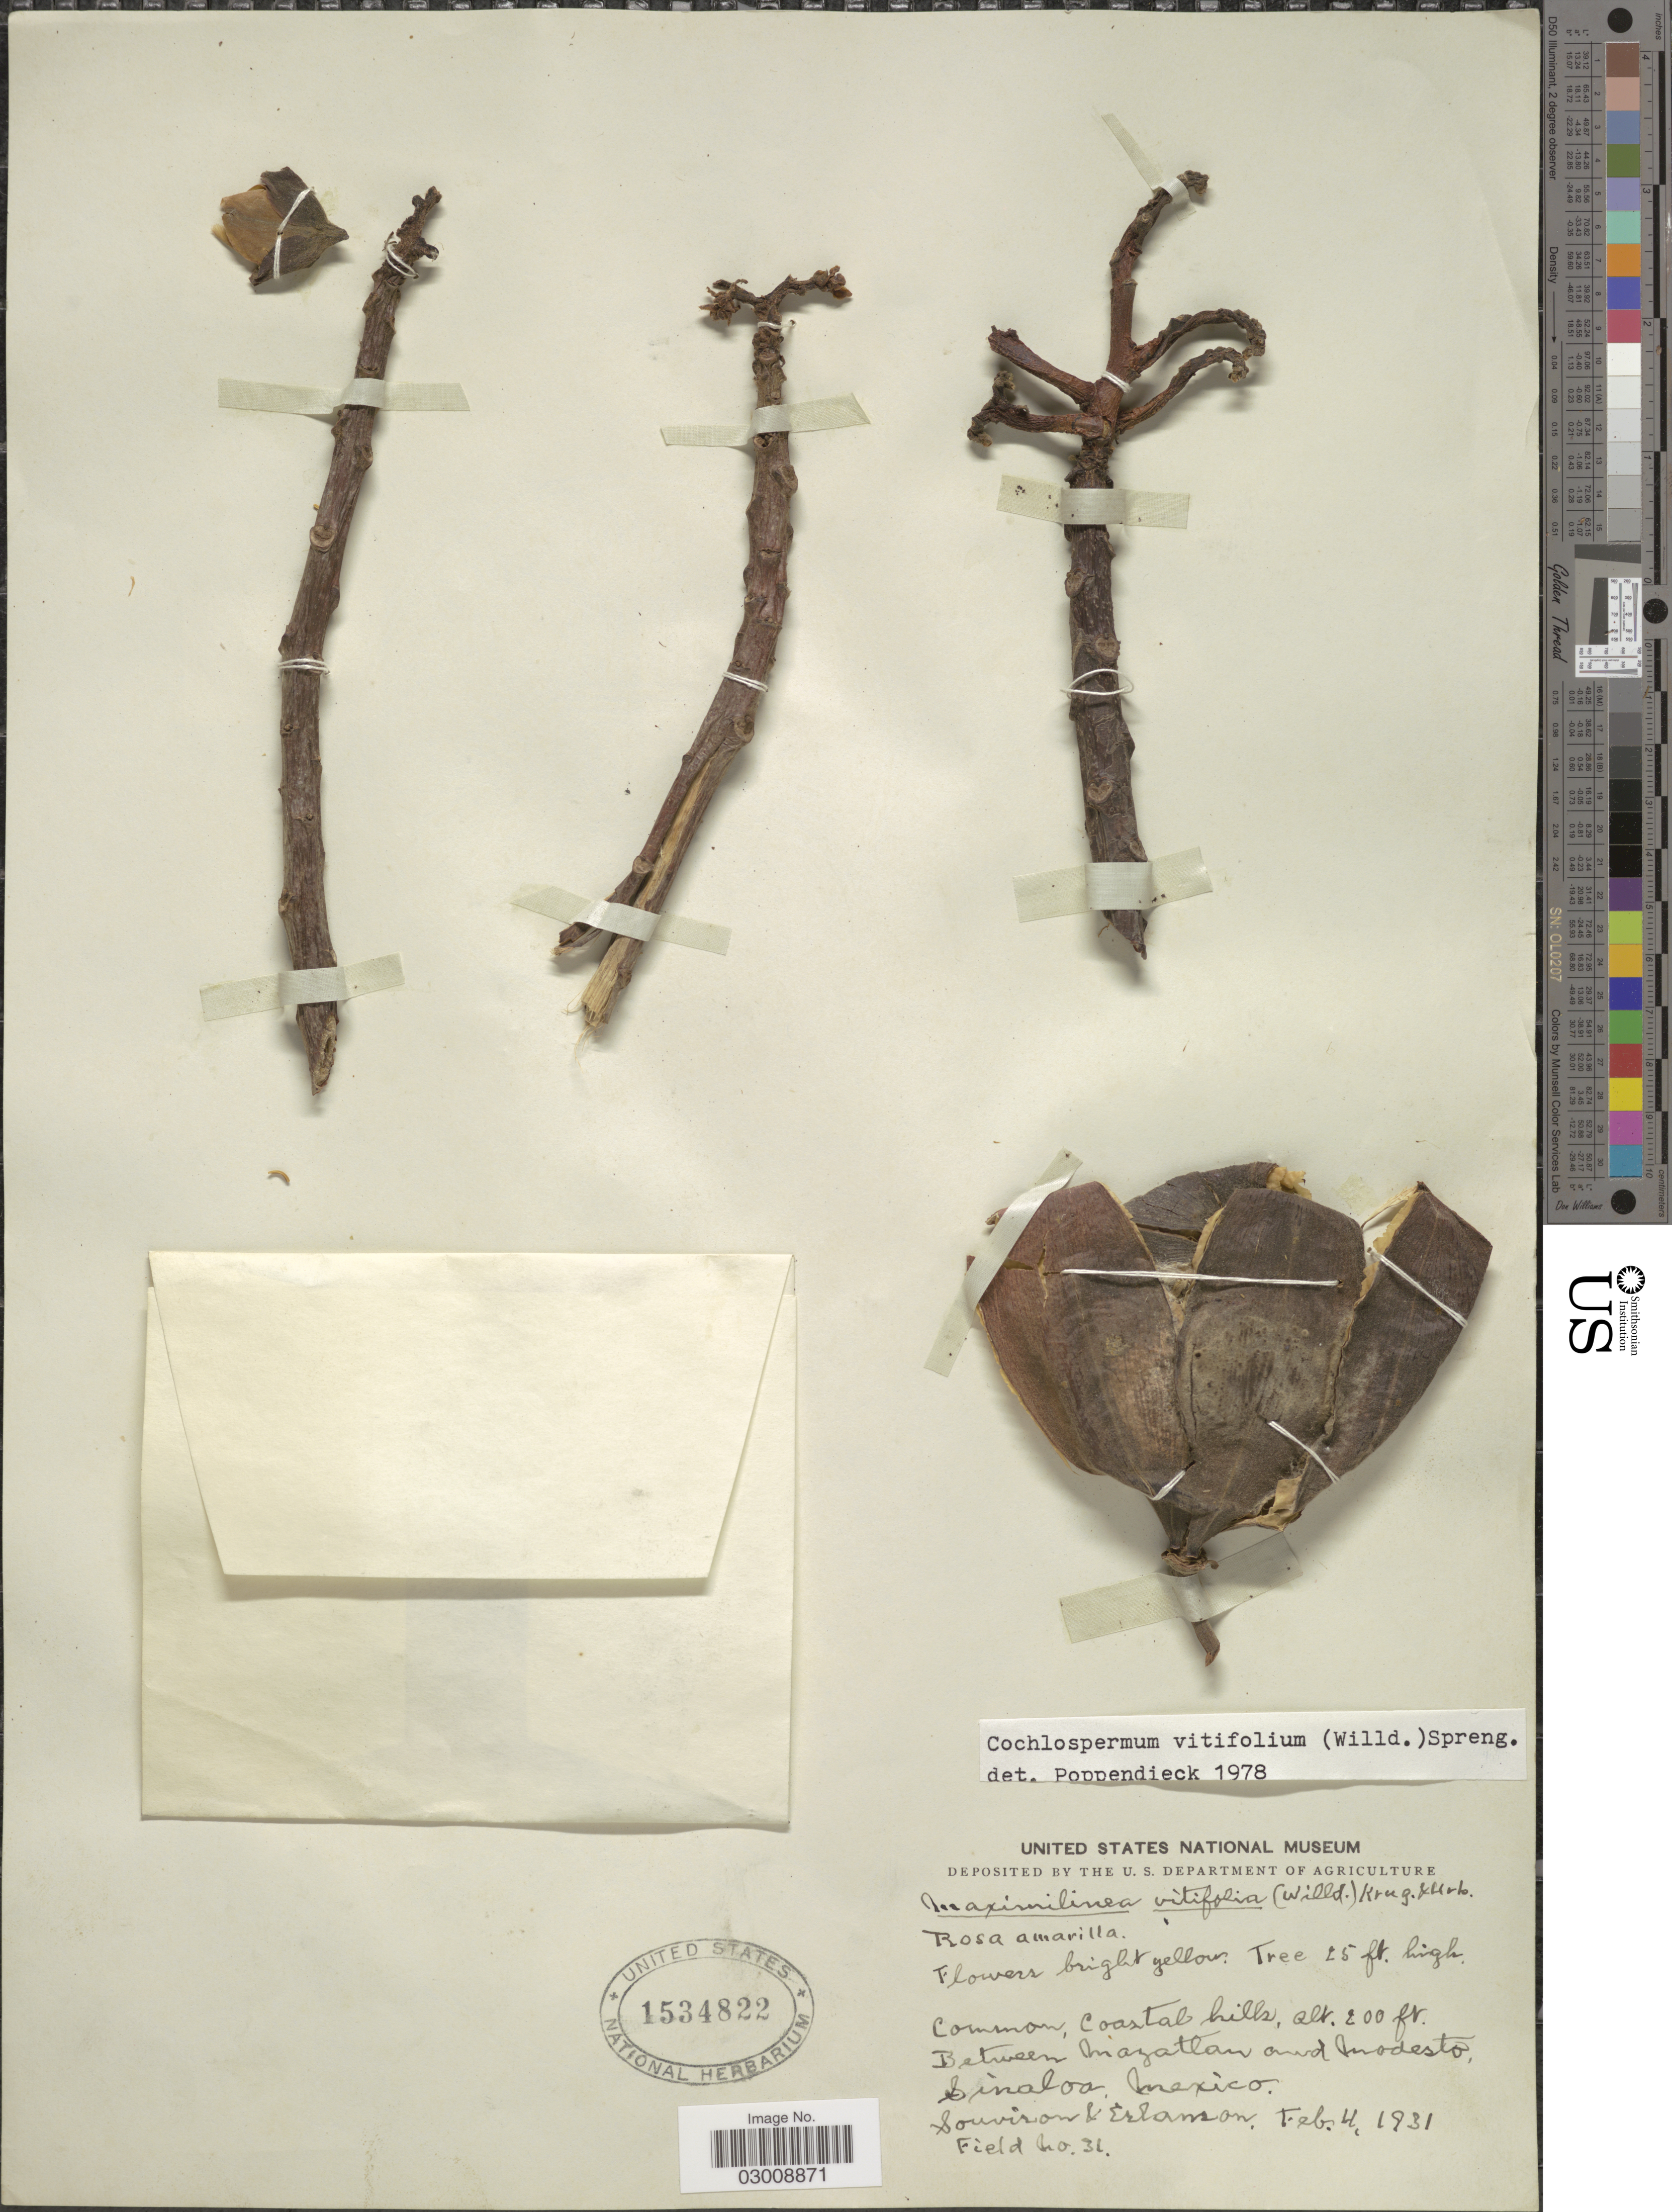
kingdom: Plantae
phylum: Tracheophyta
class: Magnoliopsida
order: Malvales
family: Cochlospermaceae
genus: Cochlospermum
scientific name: Cochlospermum vitifolium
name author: (Willd.) Spreng.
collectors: Souviron, -- & Erlanson, --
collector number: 31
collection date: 1931-02-04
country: Mexico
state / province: Sinaloa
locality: Common, Coastal hills. Between Mazatlan and Modesto, Sinaloa.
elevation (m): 61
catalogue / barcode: US 1534822